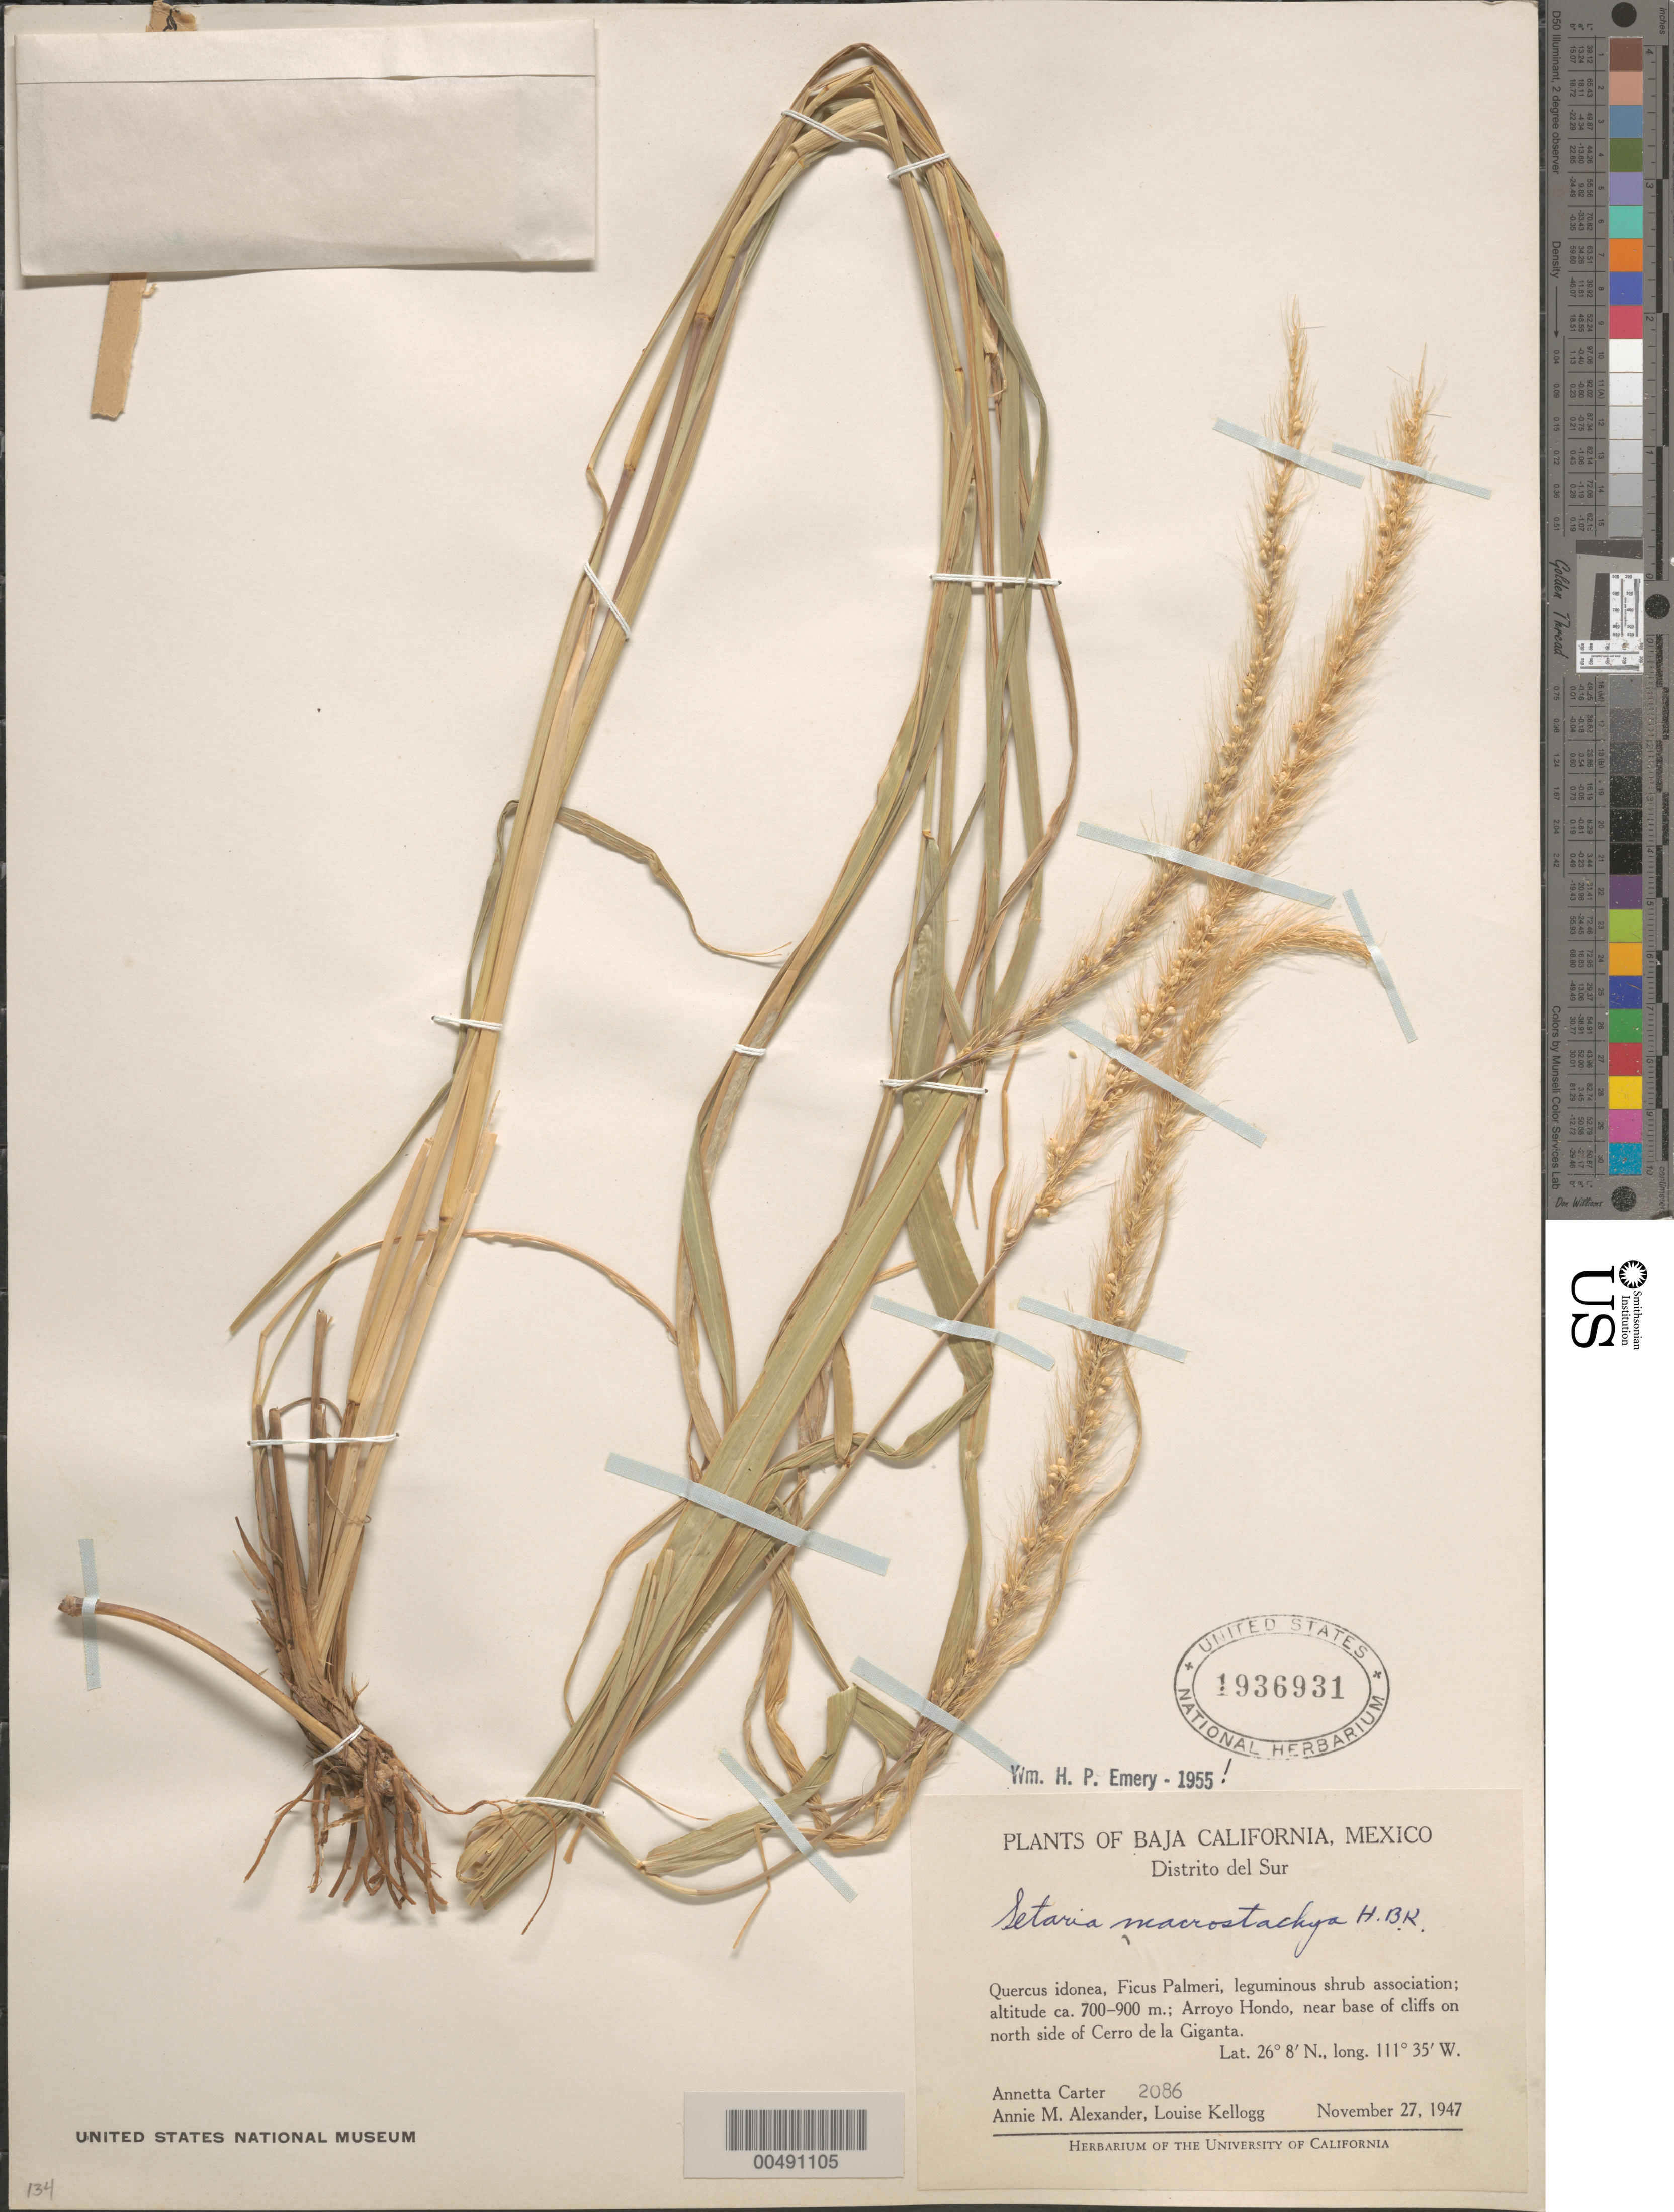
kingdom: Plantae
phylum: Tracheophyta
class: Liliopsida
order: Poales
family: Poaceae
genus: Setaria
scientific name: Setaria macrostachya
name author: Kunth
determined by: Emery, W. H. P.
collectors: A. M. Carter, A. M. Alexander & L. Kellogg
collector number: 2086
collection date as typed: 27 Nov 1947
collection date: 1947-11-27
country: Mexico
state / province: Baja California Sur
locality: Arroyo Hondo, near base of cliffs on N side of Cerro de la Giganta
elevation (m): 700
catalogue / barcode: US 1936931